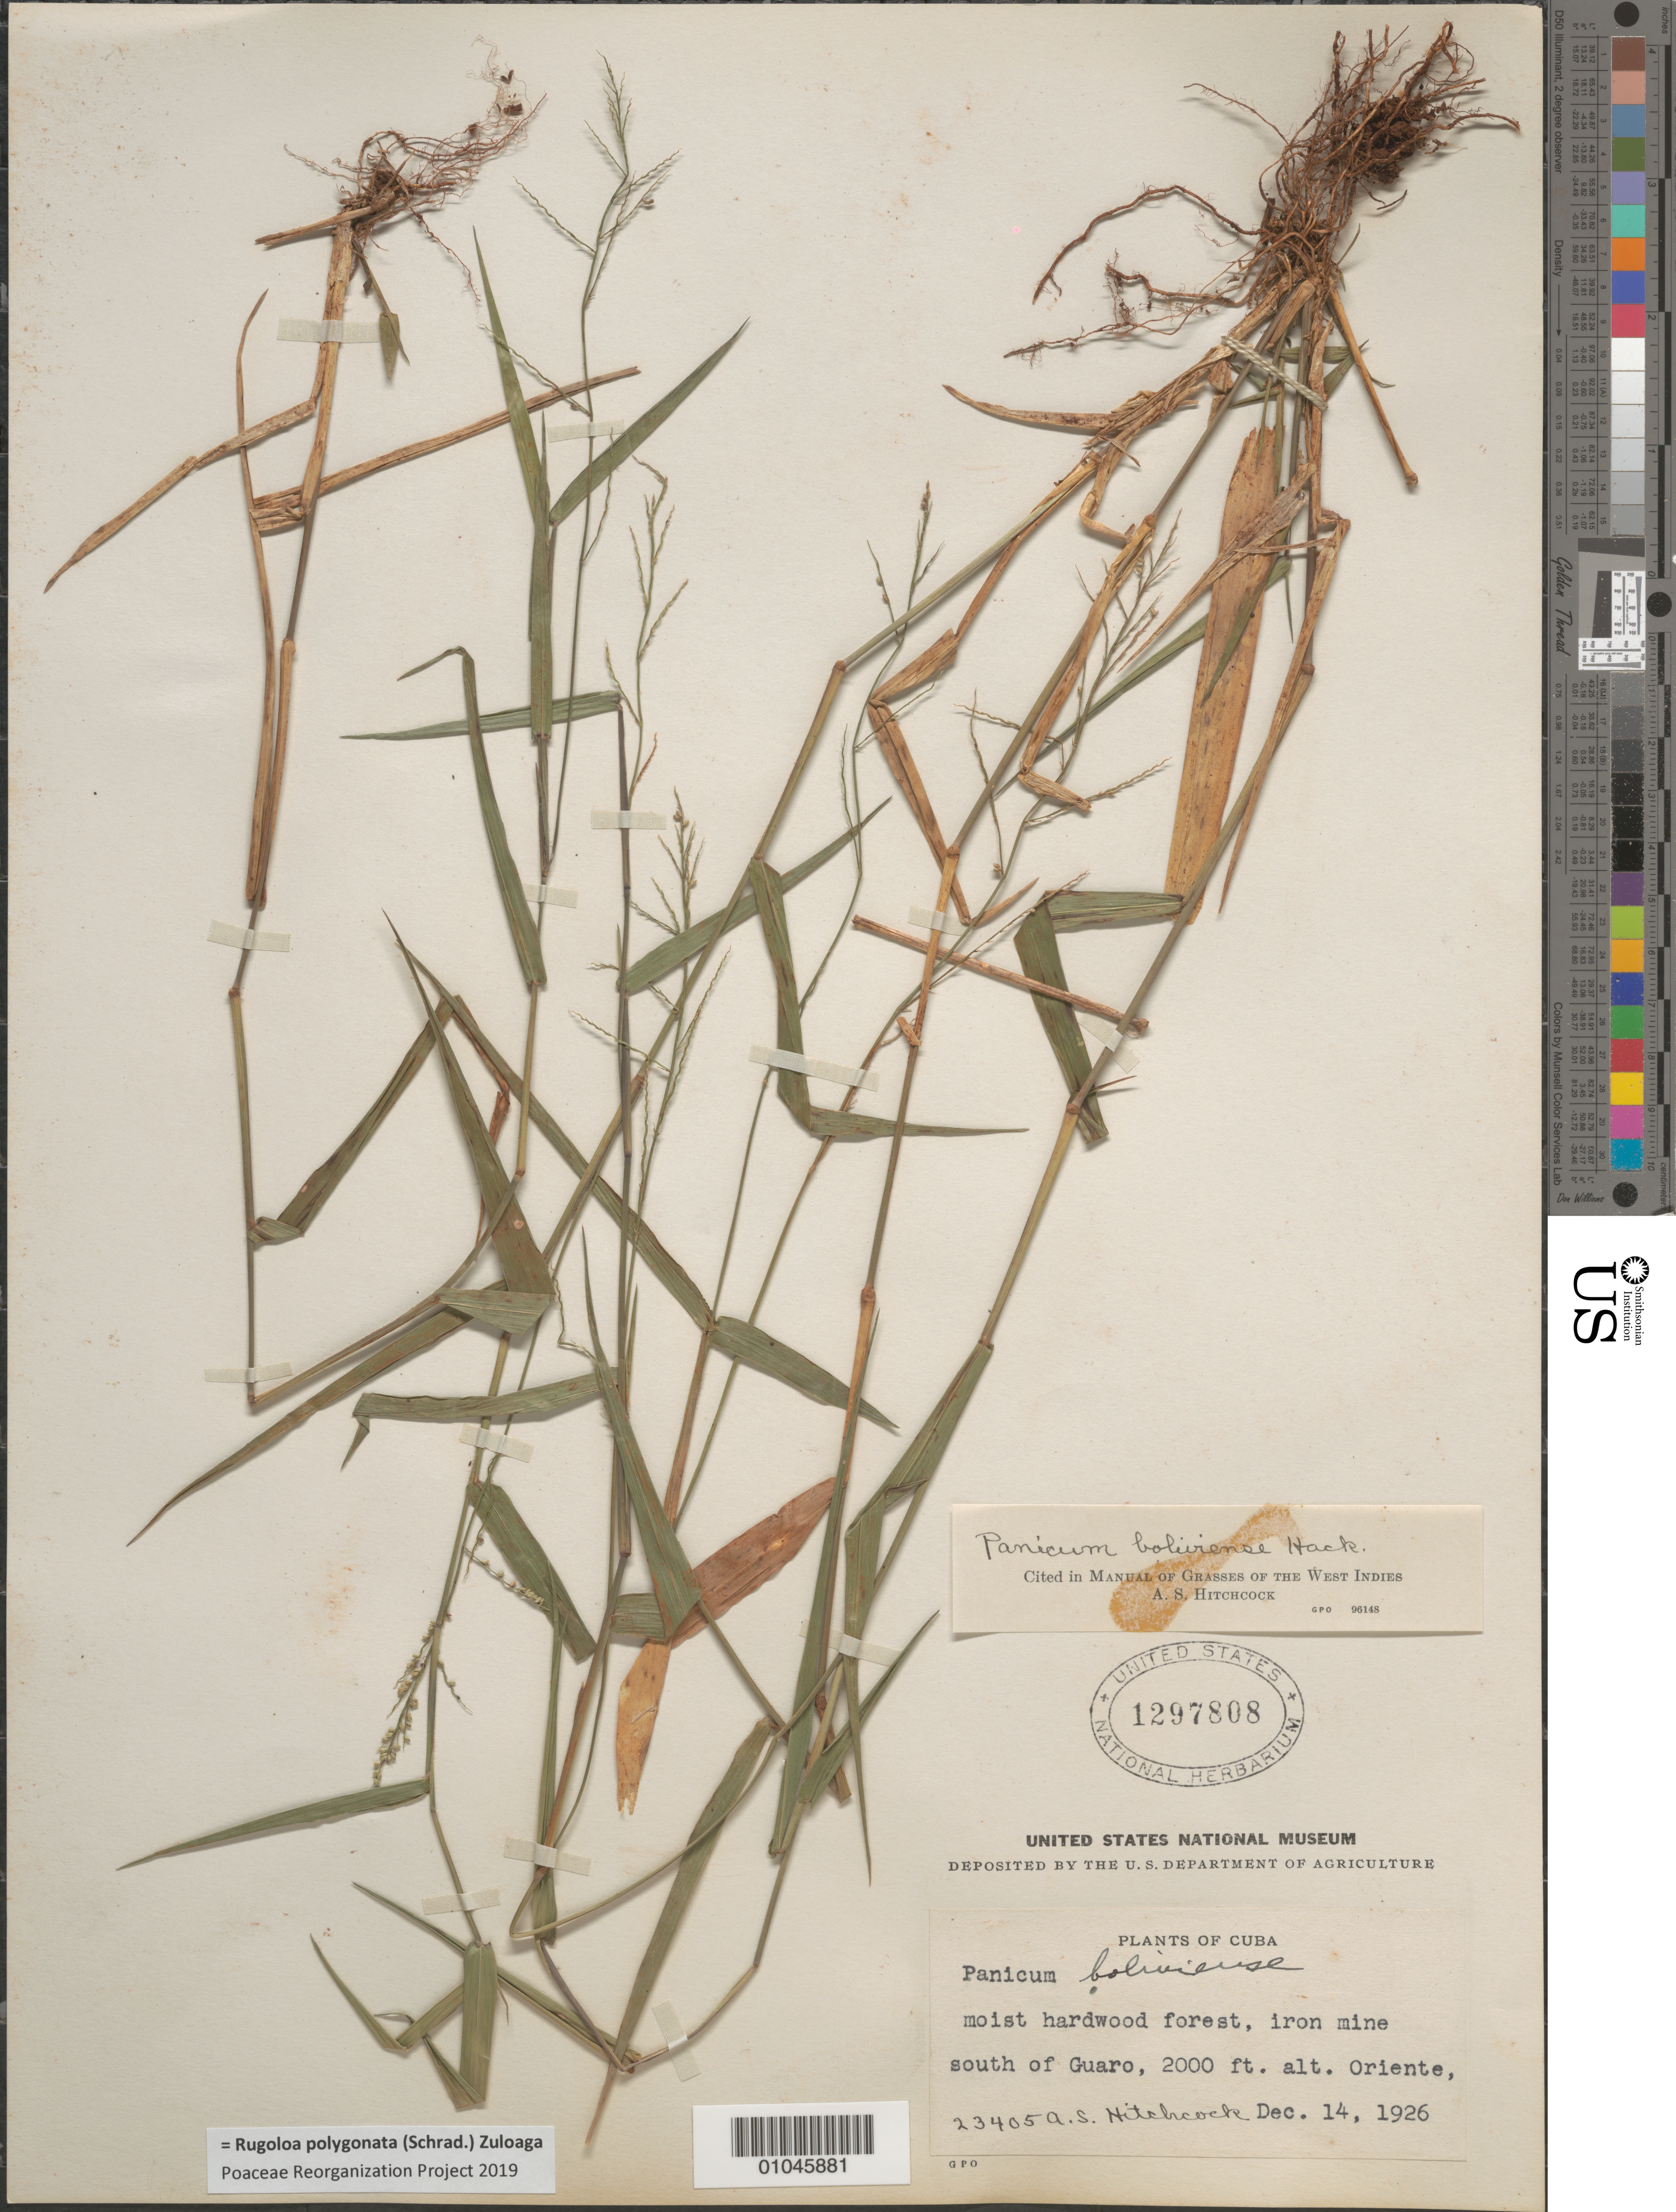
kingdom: Plantae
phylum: Tracheophyta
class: Liliopsida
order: Poales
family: Poaceae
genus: Panicum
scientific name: Panicum boliviense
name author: Hack.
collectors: A. S. Hitchcock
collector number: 23405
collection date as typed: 14 Dec 1926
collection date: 1926-12-14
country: Cuba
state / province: Oriente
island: Cuba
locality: Moist hardwood forest, iron mine S of Guaro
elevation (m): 610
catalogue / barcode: US 1297808